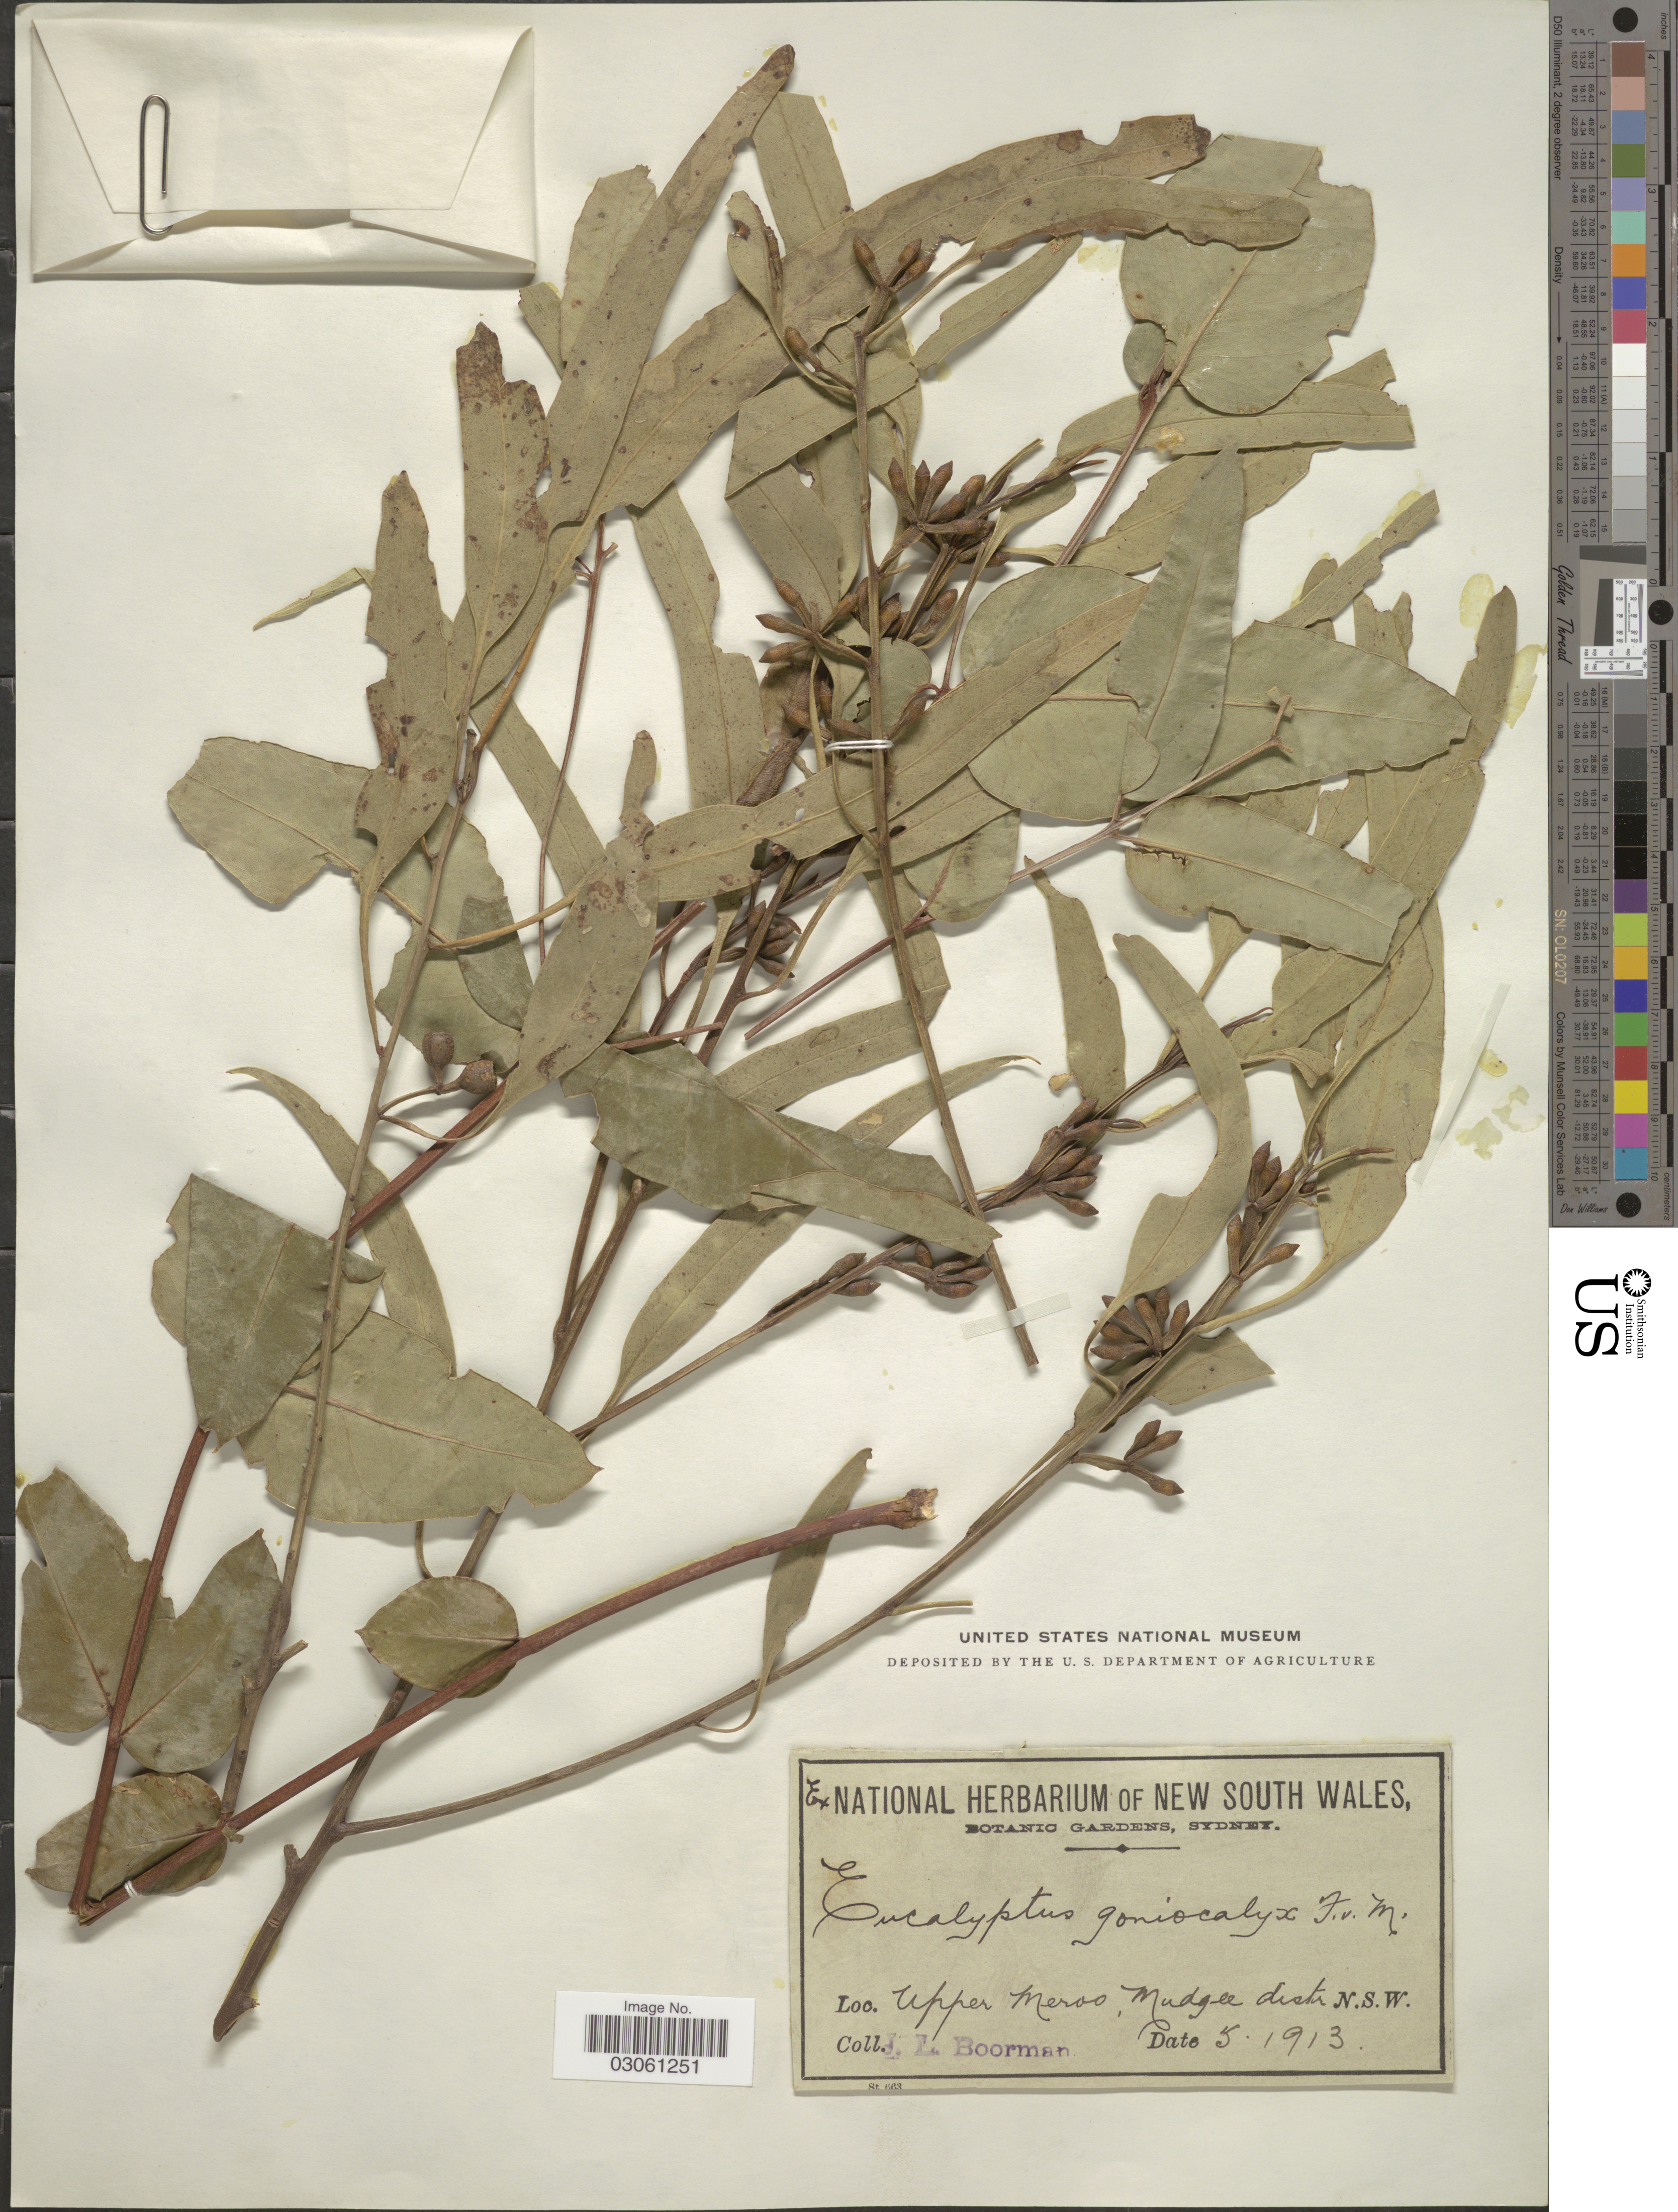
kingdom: Plantae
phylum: Tracheophyta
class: Magnoliopsida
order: Myrtales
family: Myrtaceae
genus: Eucalyptus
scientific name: Eucalyptus goniocalyx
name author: F. Muell. ex Miq.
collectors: J. Boorman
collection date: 1913-05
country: Australia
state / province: New South Wales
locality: Upper Meroo, Mudgee distr. N.S.W.